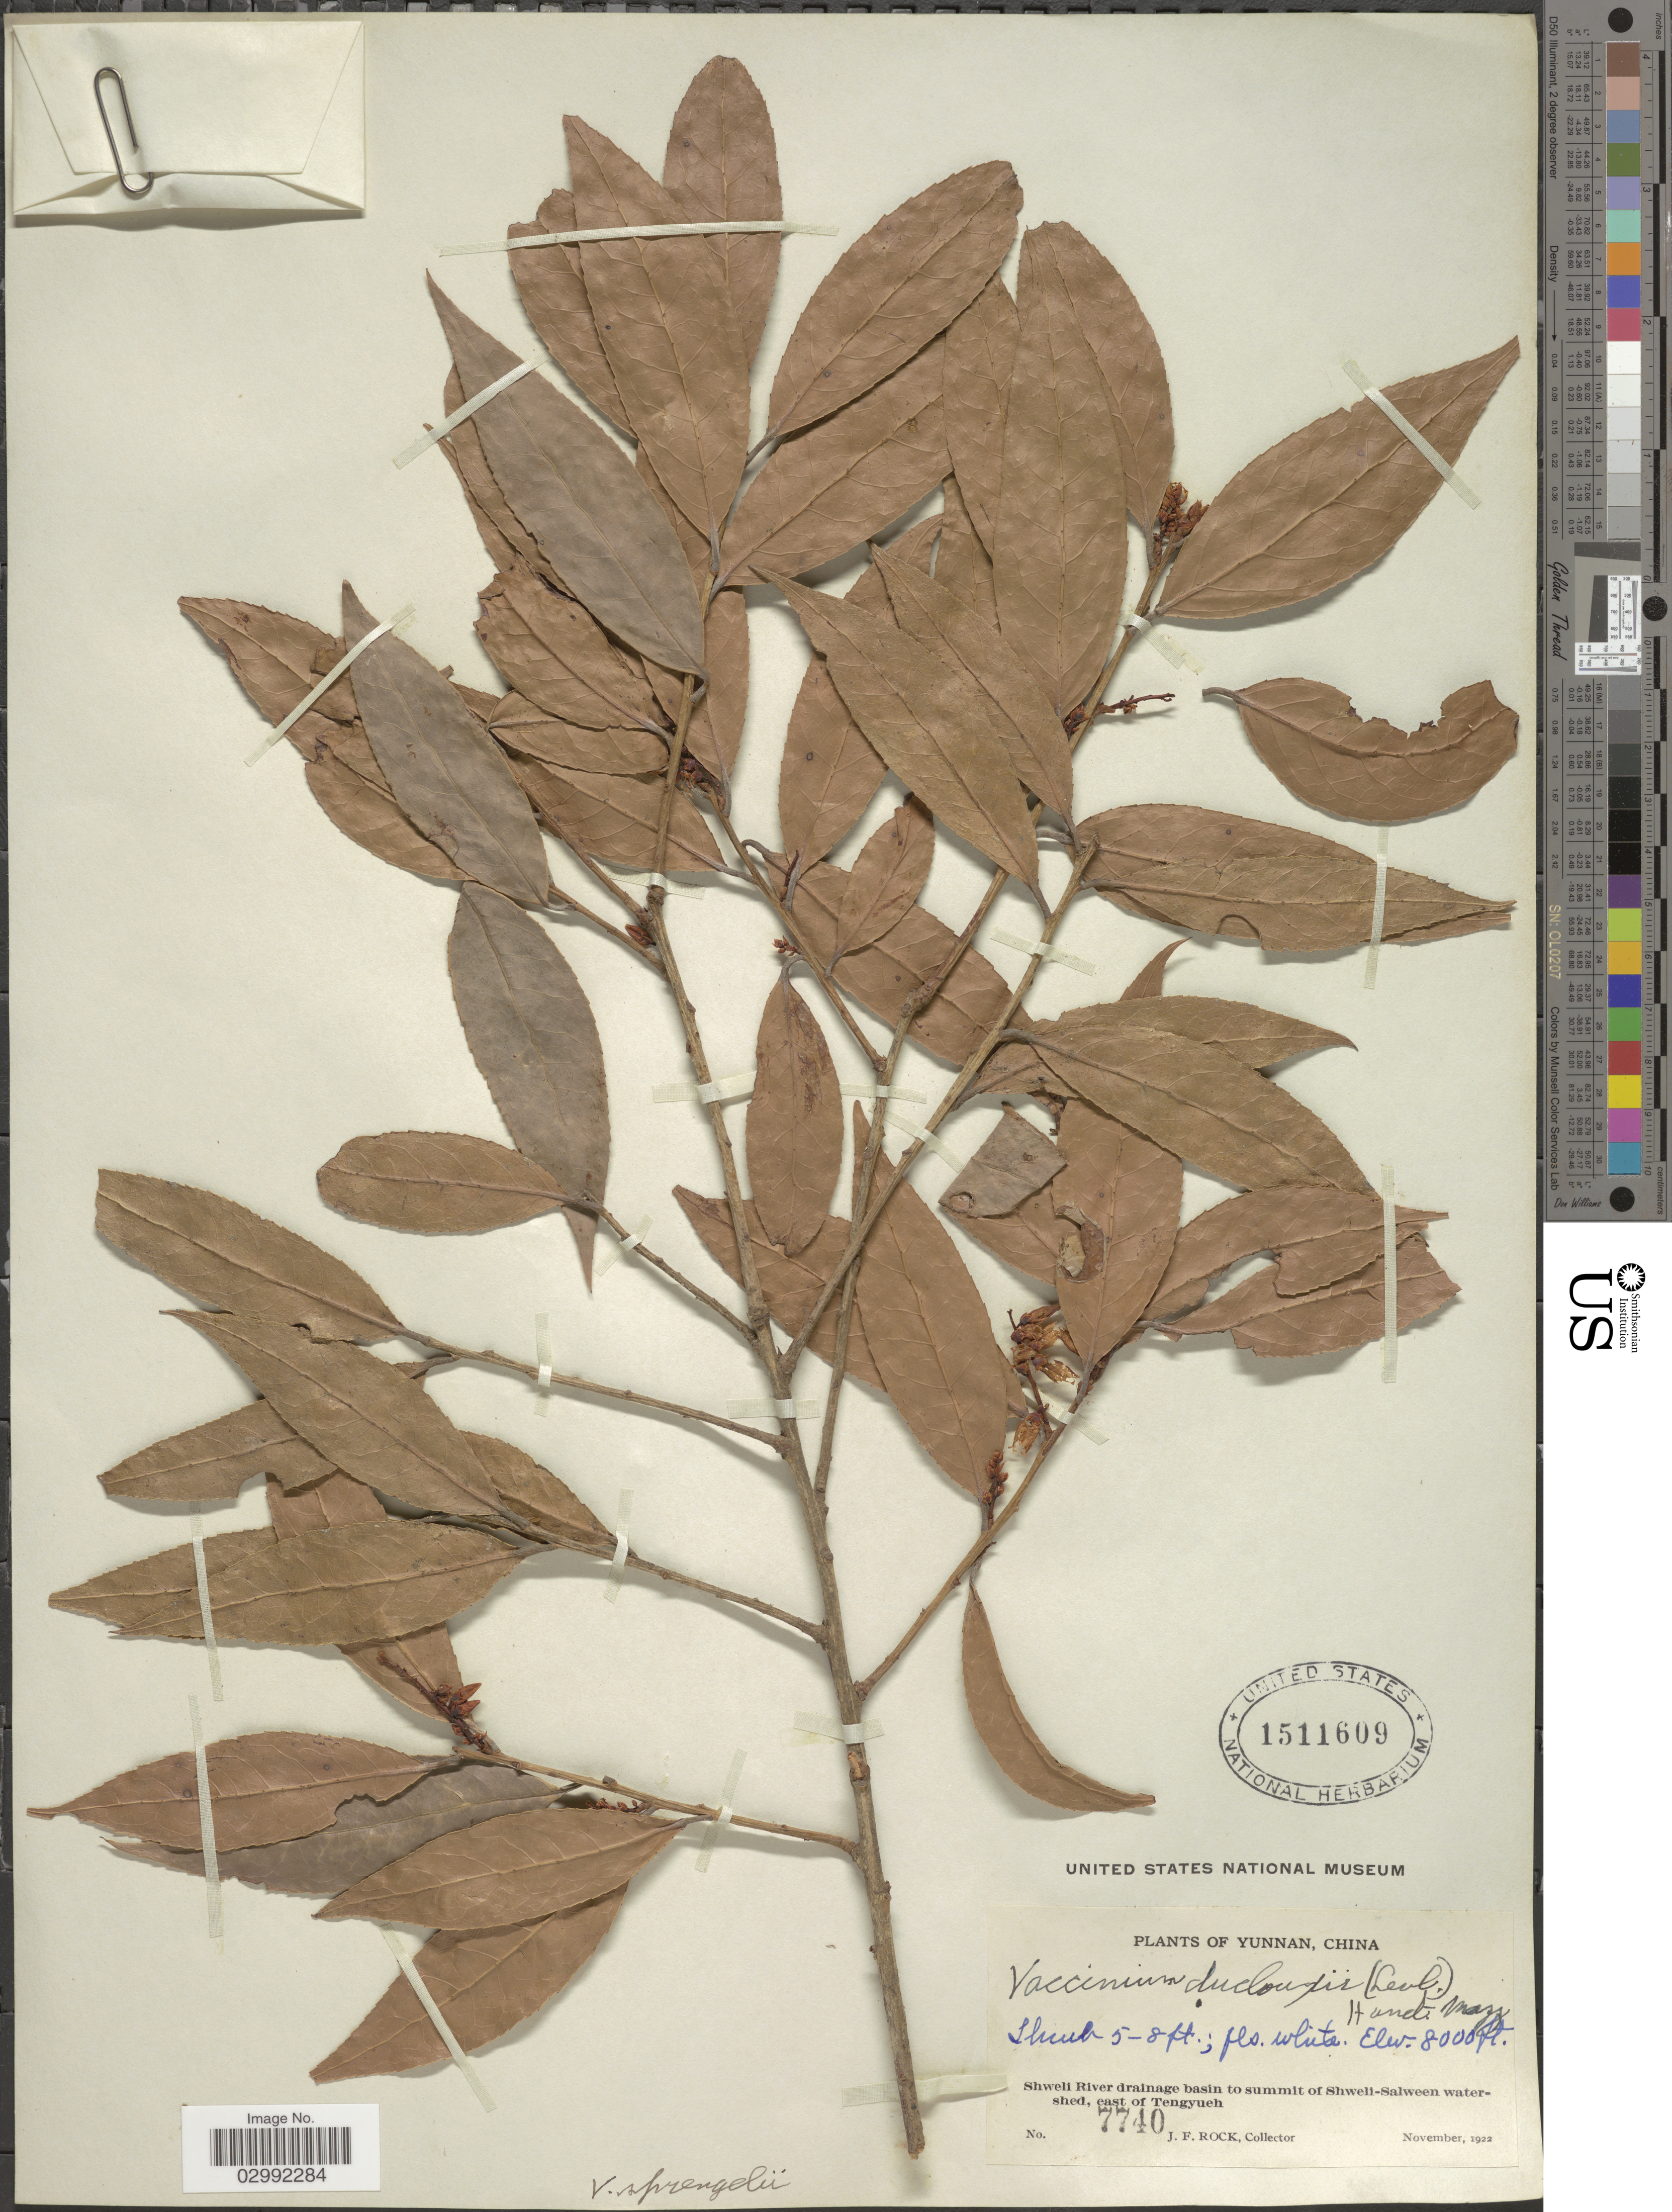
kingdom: Plantae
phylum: Tracheophyta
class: Magnoliopsida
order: Ericales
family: Ericaceae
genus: Vaccinium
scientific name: Vaccinium sprengelii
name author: (G. Don) Sleumer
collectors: J. Rock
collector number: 7740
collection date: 1922-11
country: China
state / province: Yunnan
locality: Shweli River drainage basin to summit of Shweli-Salween watershed, east of Tengyueh.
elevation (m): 2438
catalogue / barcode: US 1511609